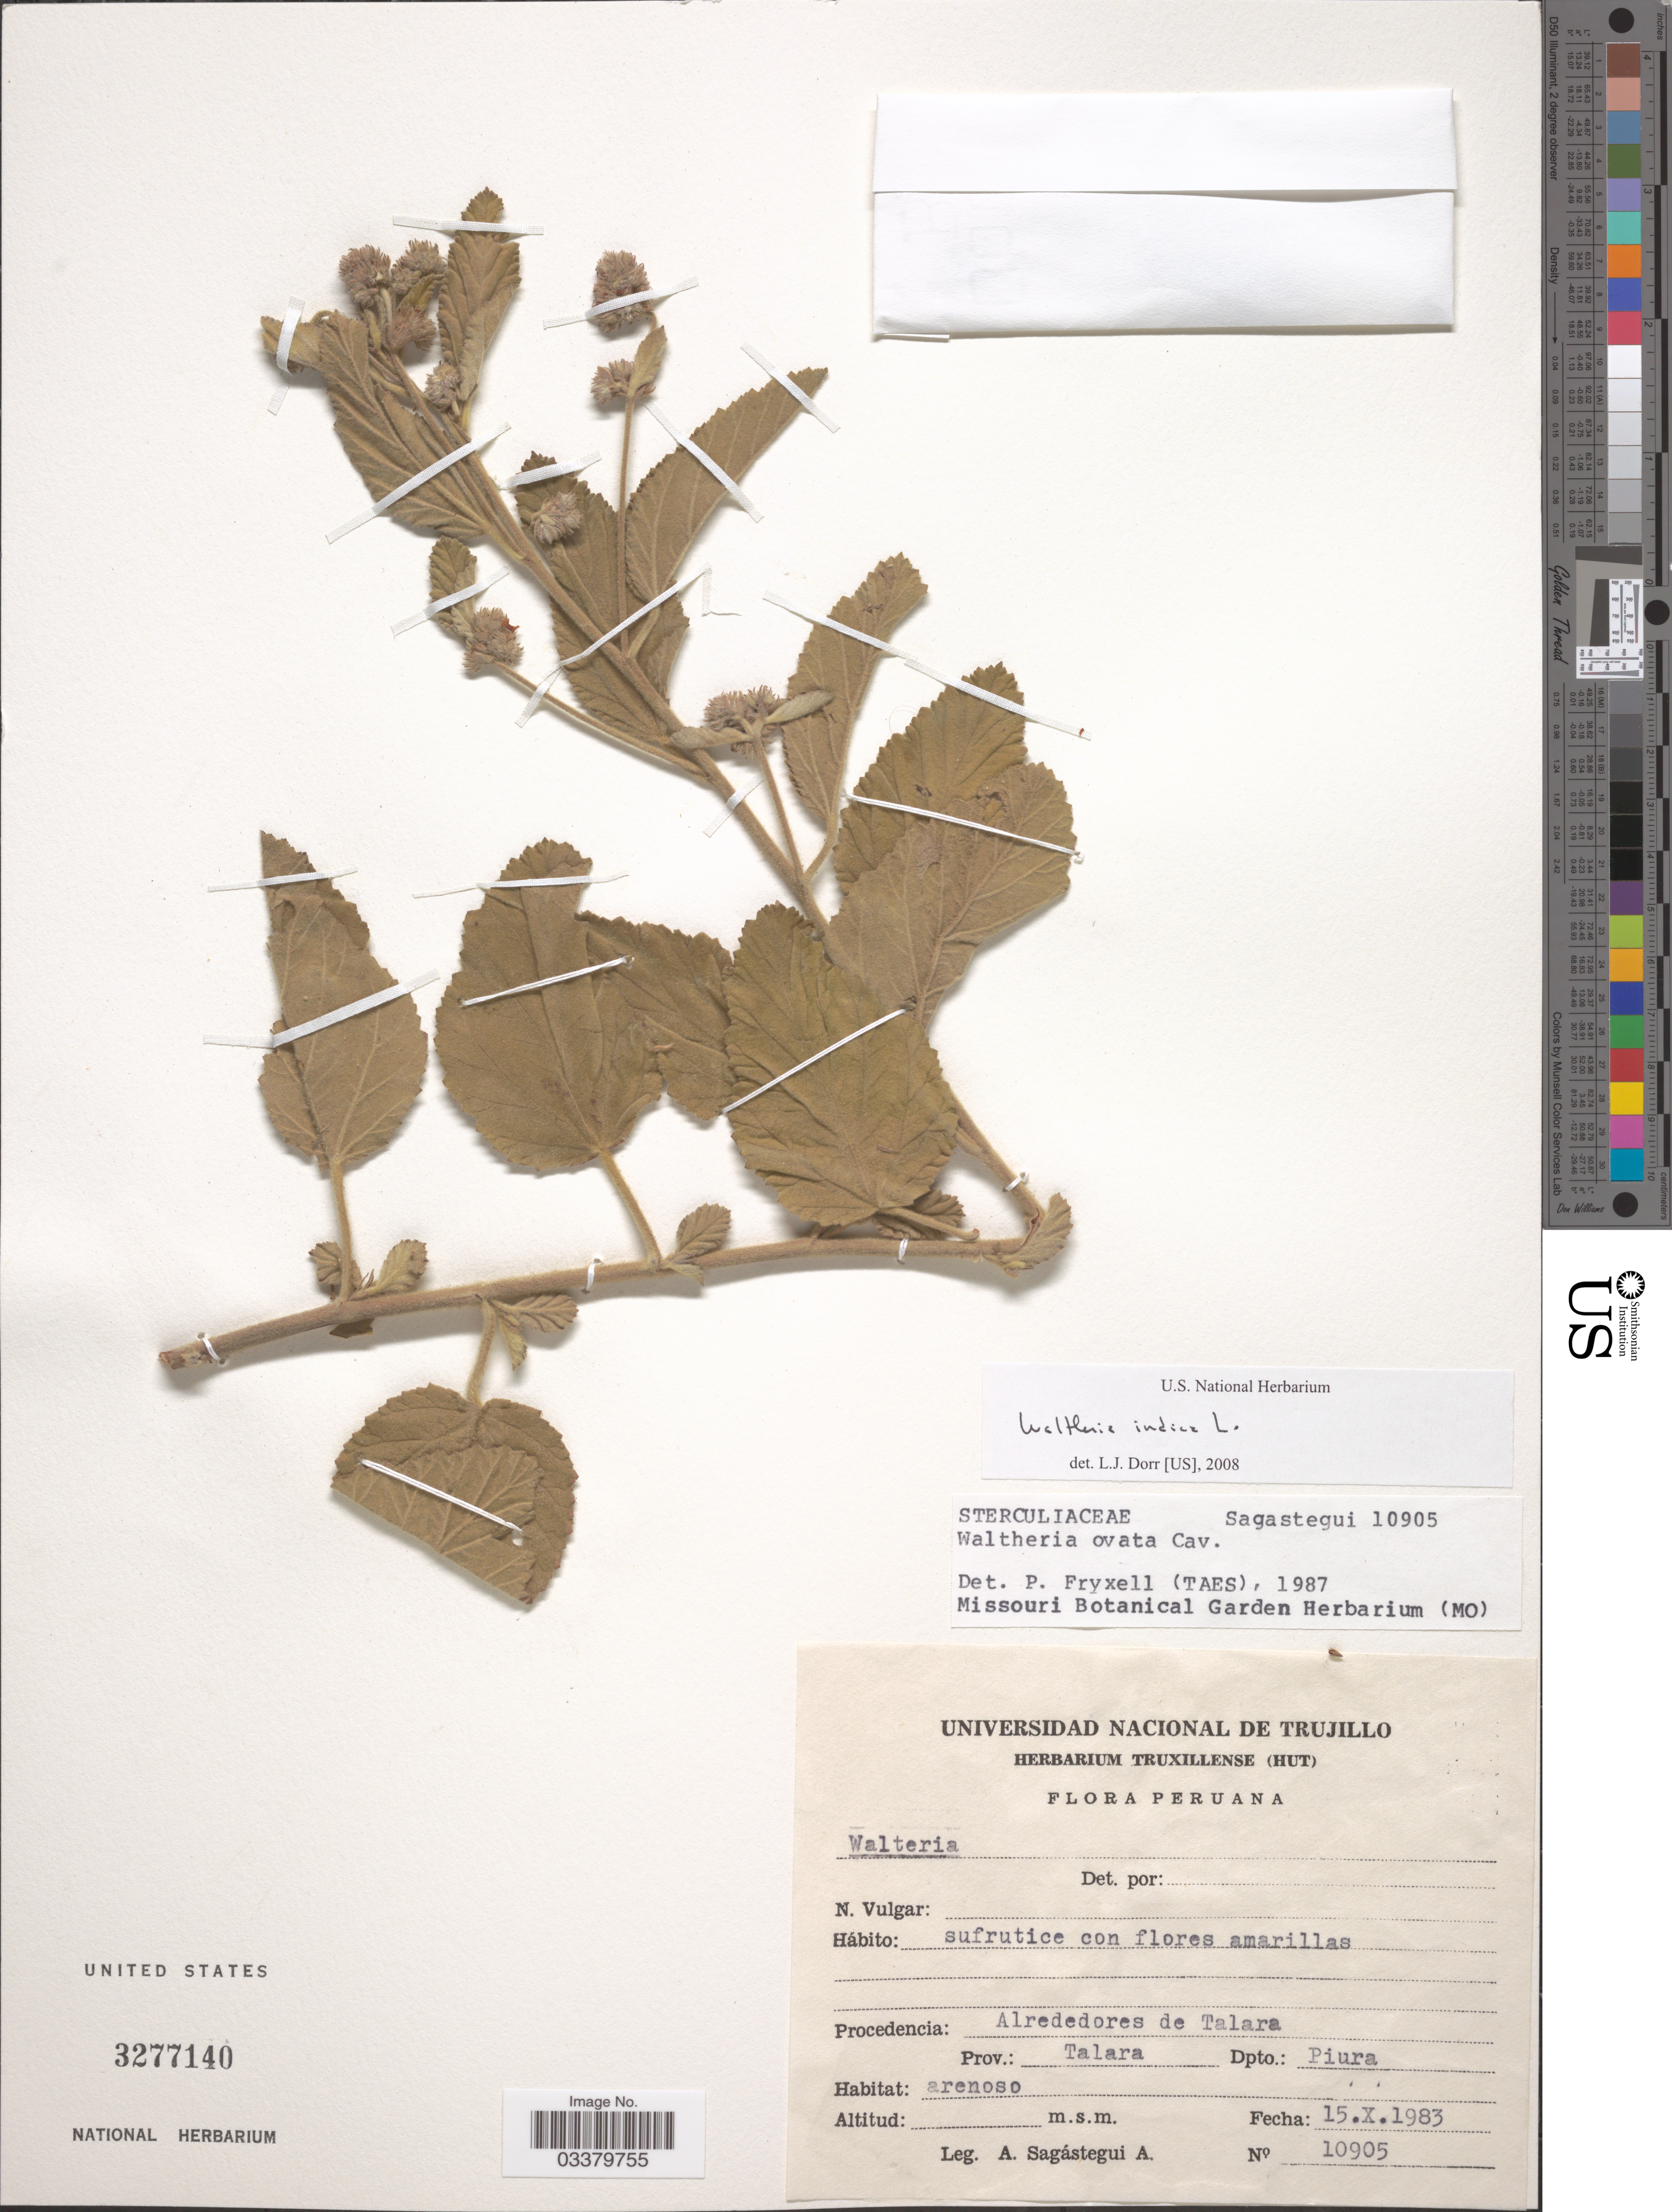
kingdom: Plantae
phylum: Tracheophyta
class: Magnoliopsida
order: Malvales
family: Malvaceae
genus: Waltheria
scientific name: Waltheria indica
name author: L.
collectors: A. Sagástegui A.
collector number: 10905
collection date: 1983-10-15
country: Peru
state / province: Piura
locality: Alrededores de Talara. Prov.: Talara, Dpto.: Piura.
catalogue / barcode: US 3277140